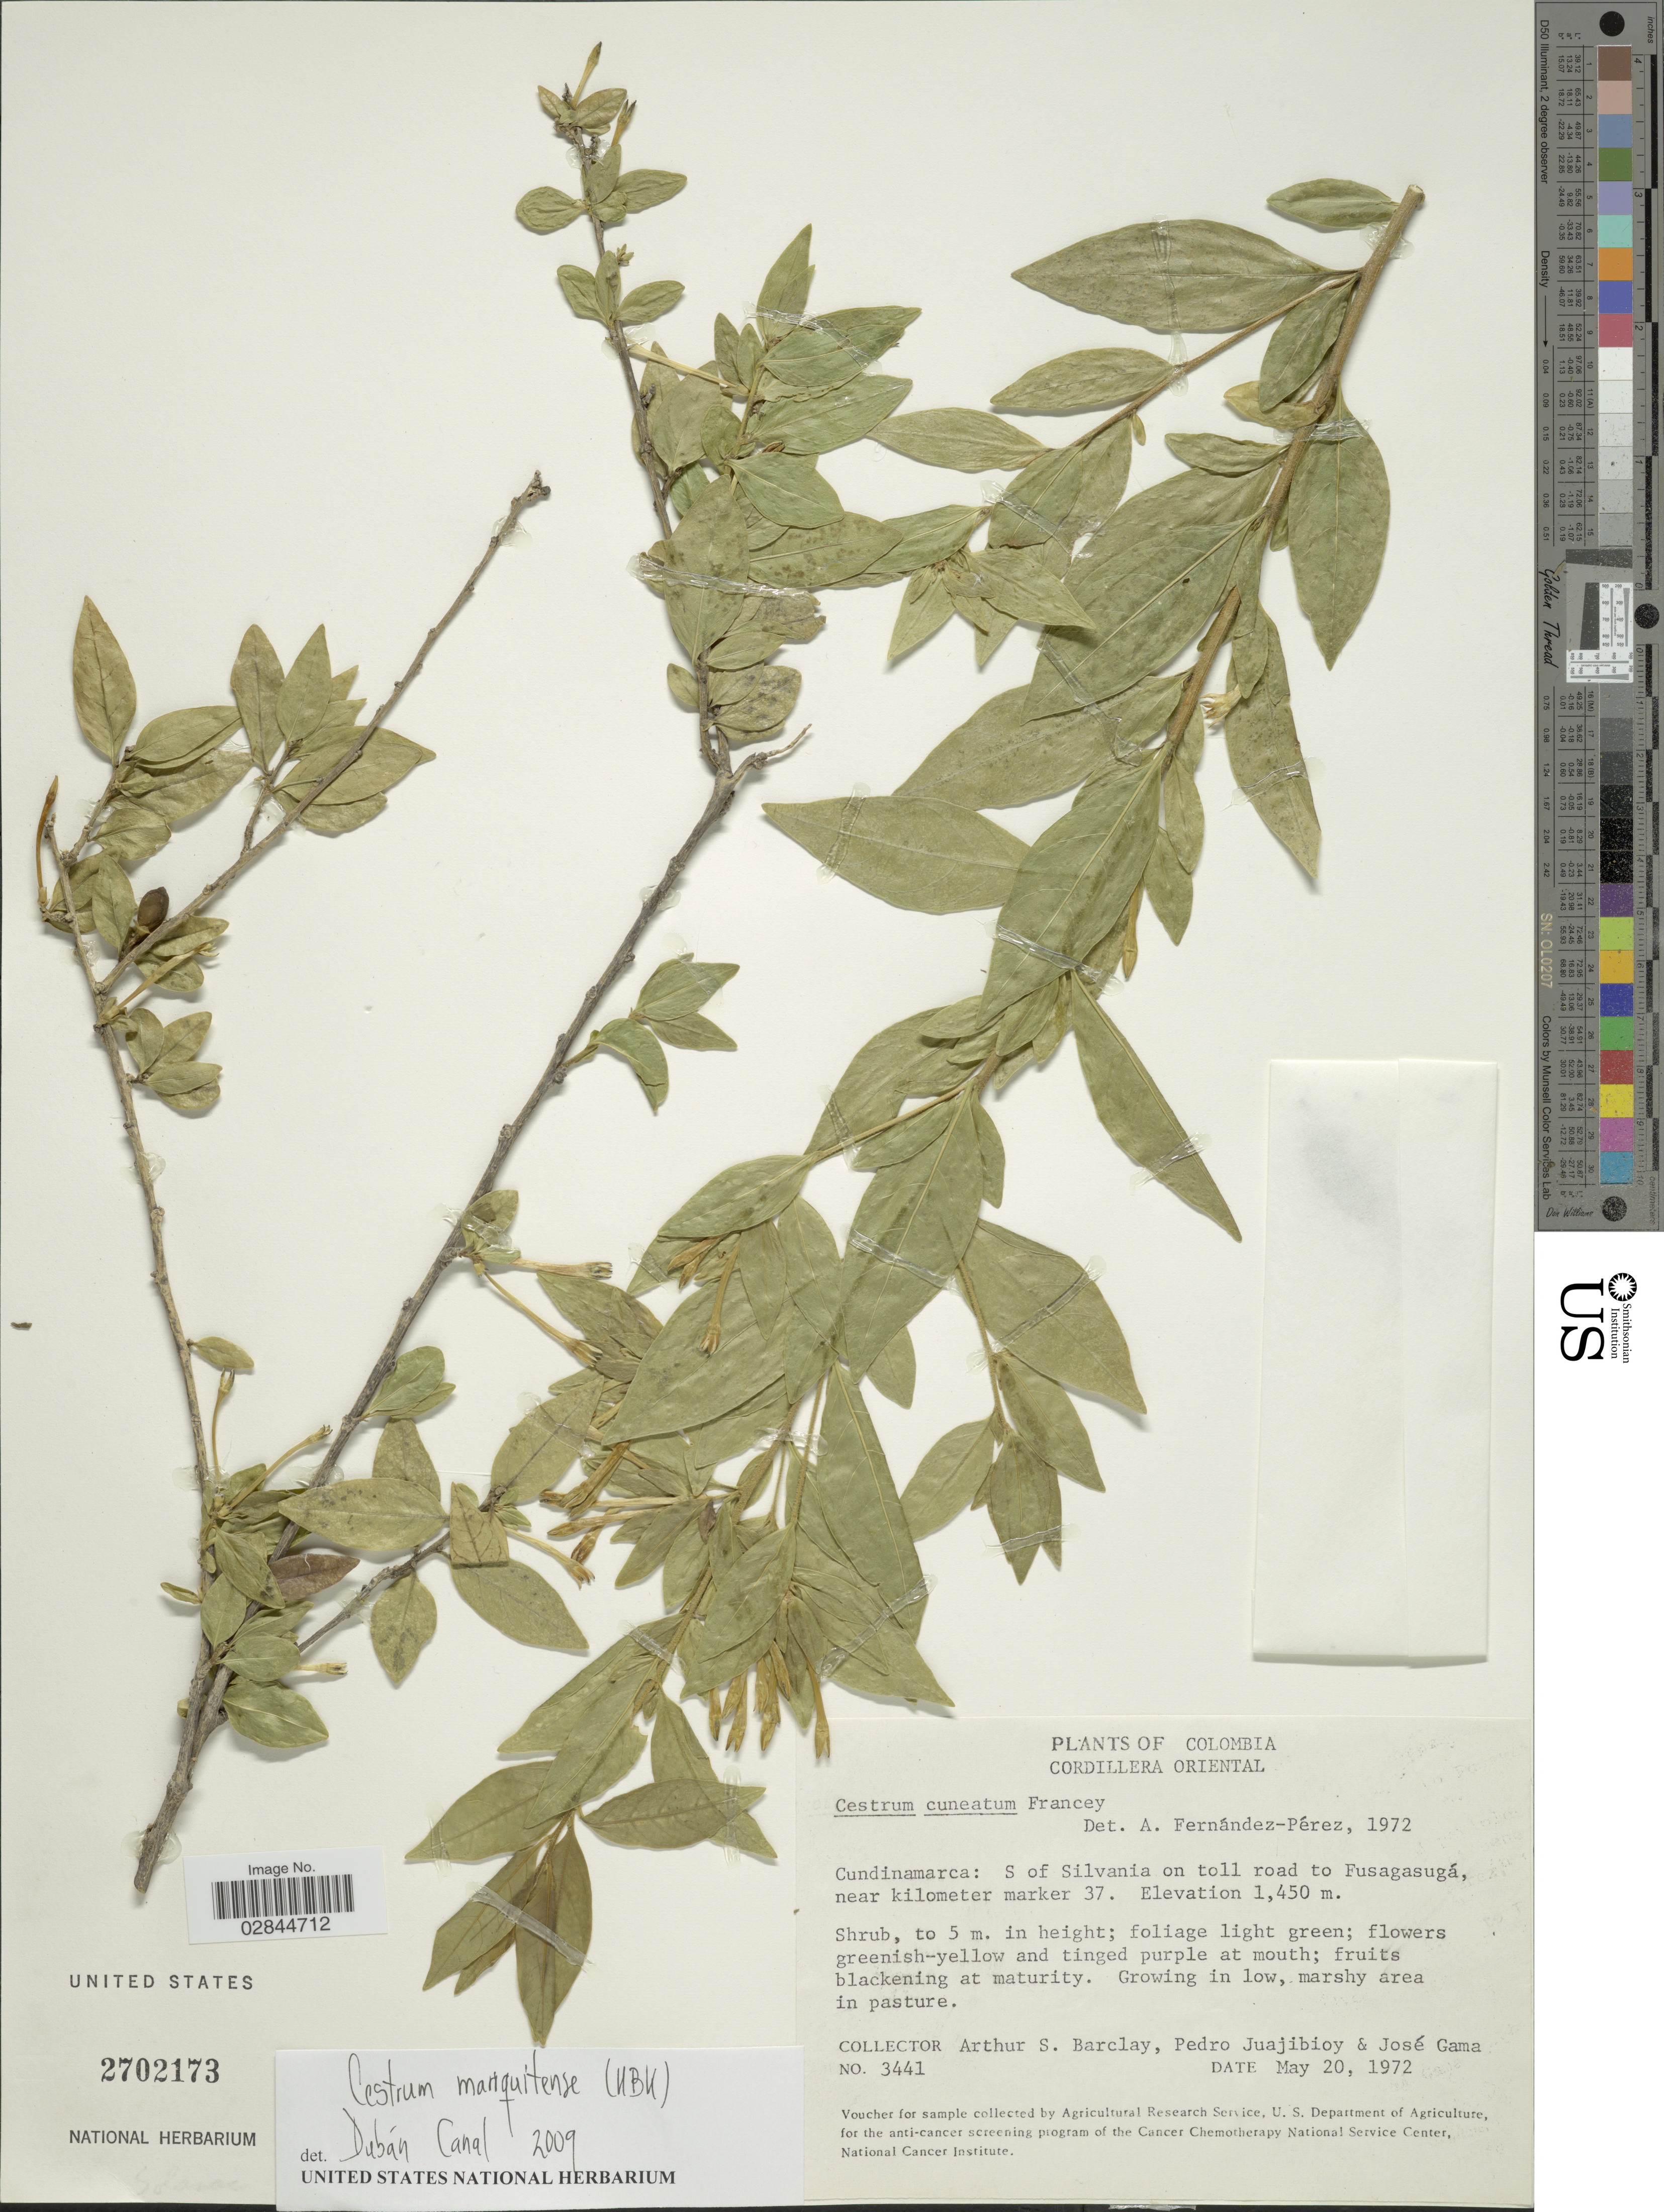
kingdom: Plantae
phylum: Tracheophyta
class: Magnoliopsida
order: Solanales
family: Solanaceae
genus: Cestrum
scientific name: Cestrum mariquitense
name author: Kunth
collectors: A. S. Barclay, P. Juajibioy & J. Gama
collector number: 3441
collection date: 1972-05-20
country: Colombia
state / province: Cundinamarca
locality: S of Silvania on toll road to Fusagasugá, near kilometer marker 37.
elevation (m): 1450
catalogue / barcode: US 2702173